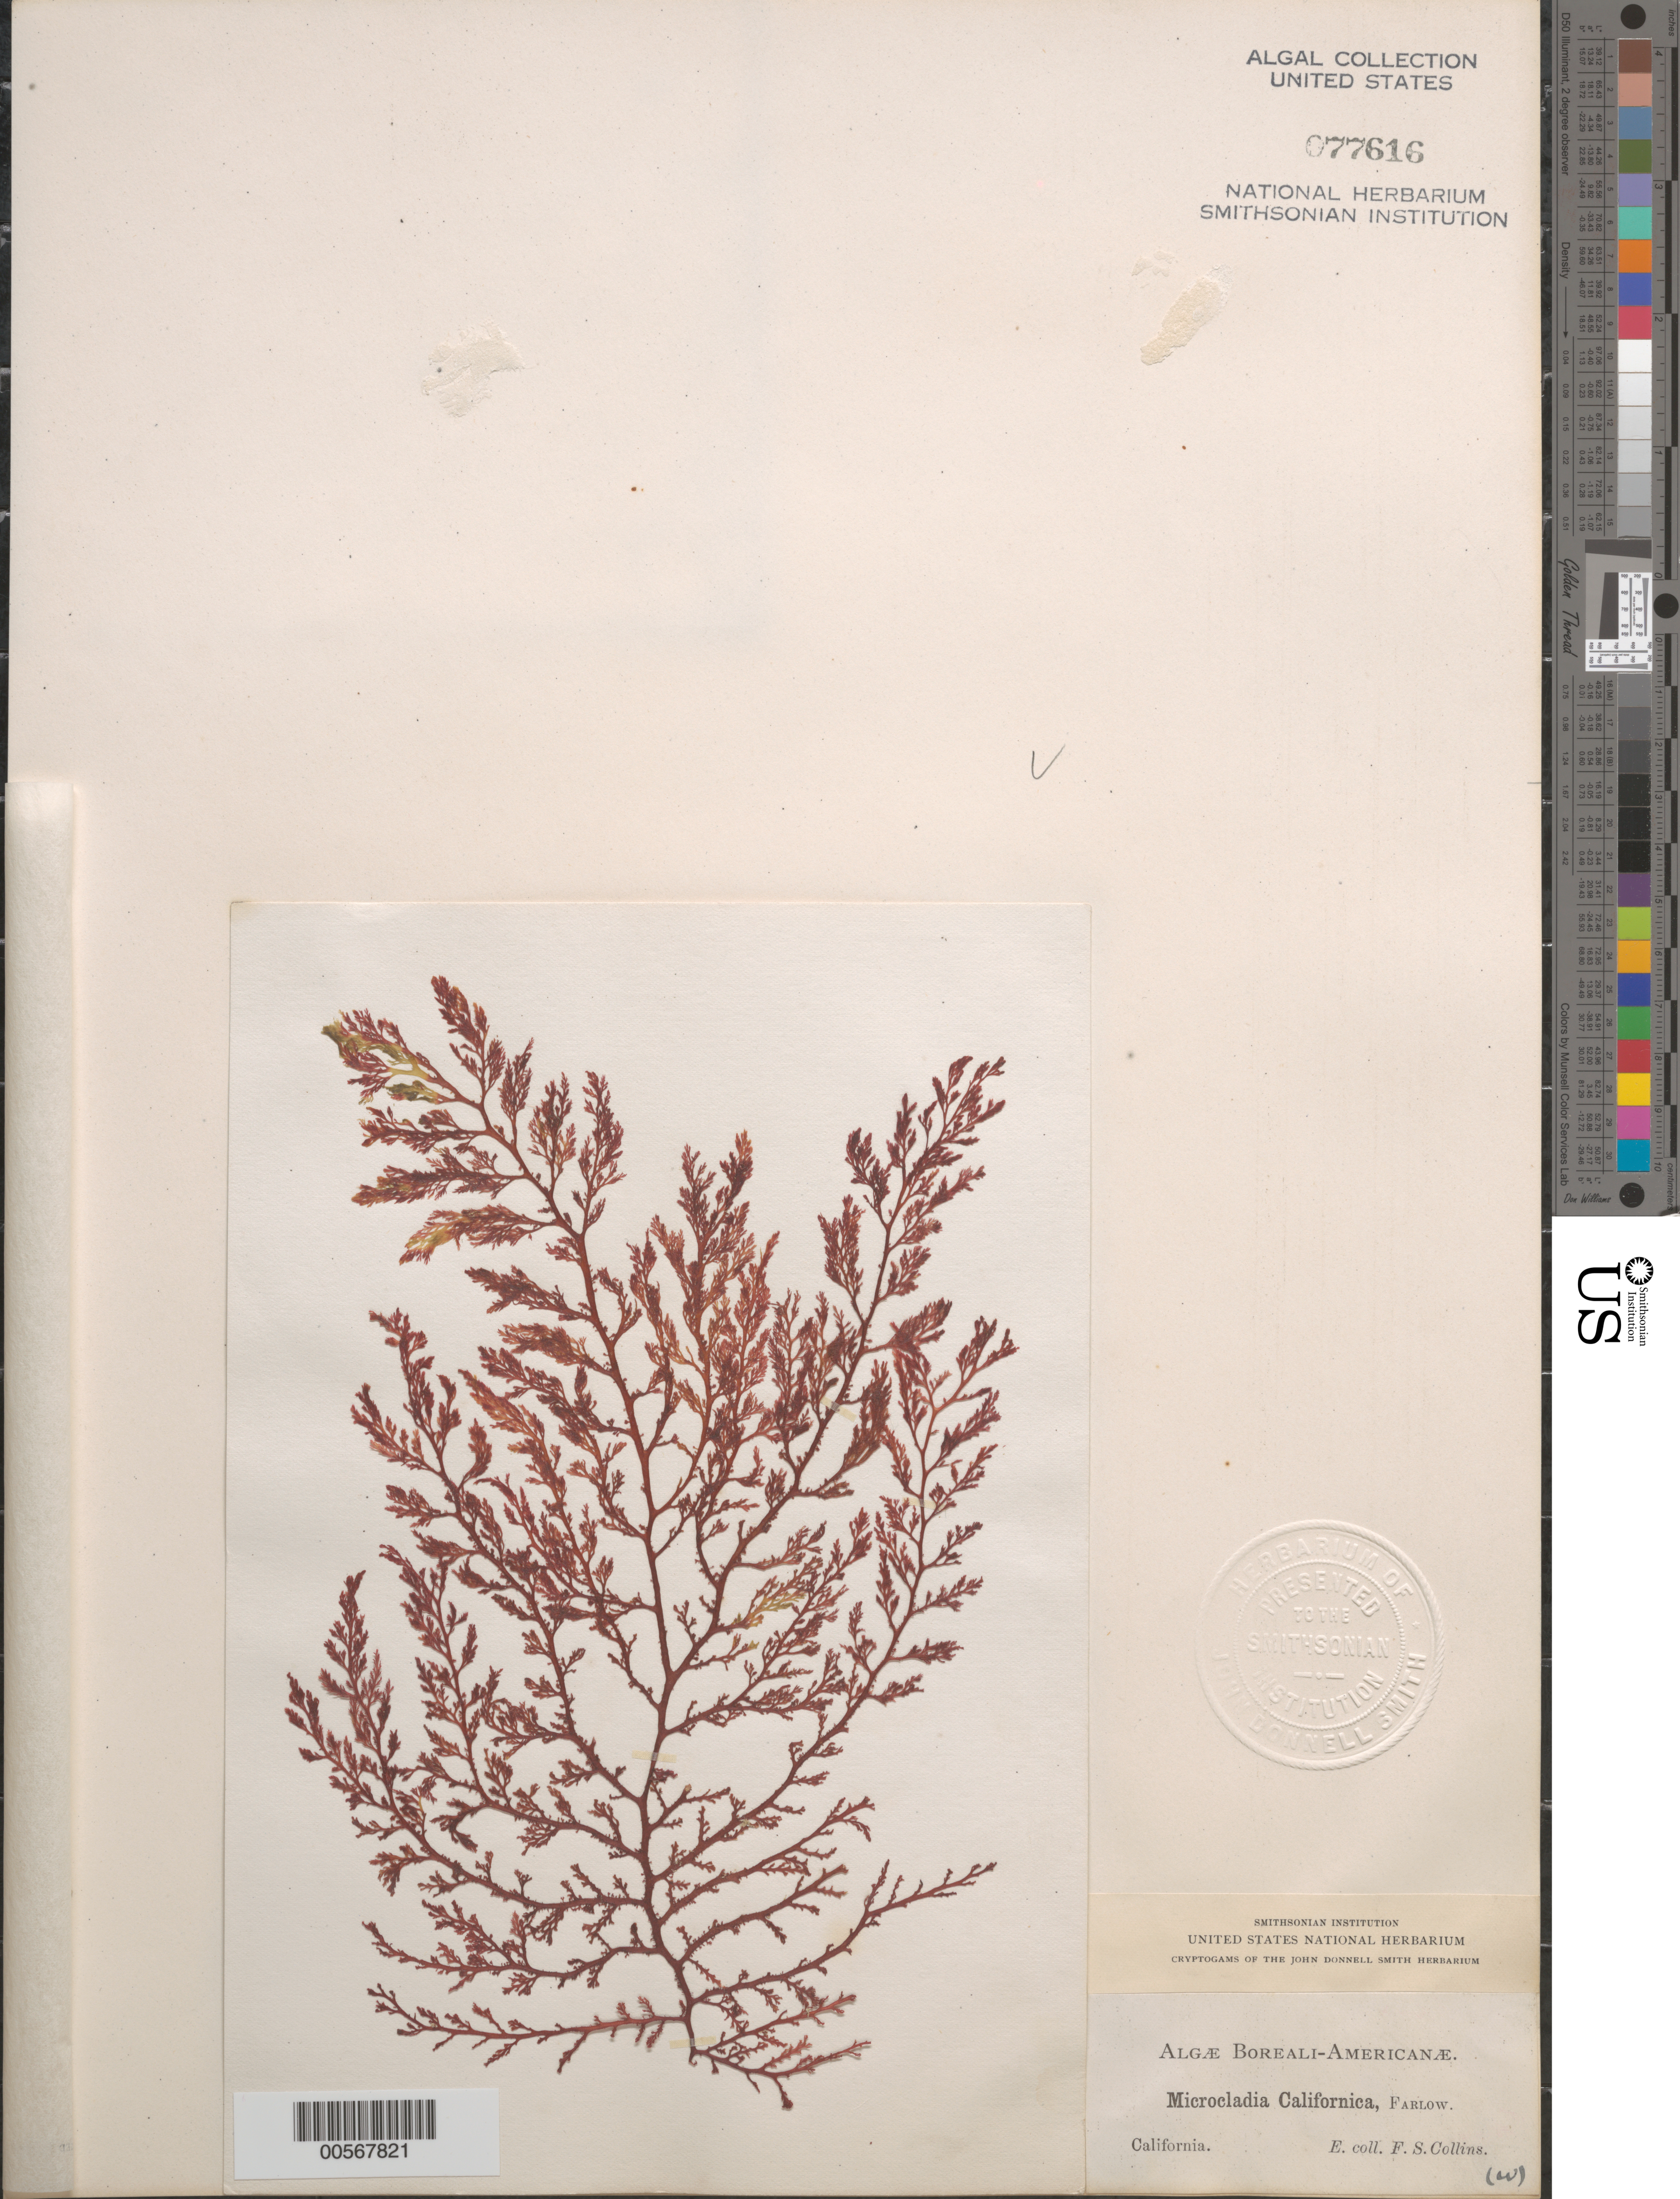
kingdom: Plantae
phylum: Rhodophyta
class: Florideophyceae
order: Ceramiales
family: Ceramiaceae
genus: Campylaephora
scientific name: Campylaephora californica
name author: (Farl.) T.O. Cho in T.O. Cho et al.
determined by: Algae name updating Project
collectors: F. Collins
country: United States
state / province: California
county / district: San Diego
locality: False Bay, San Diego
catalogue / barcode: US 77616